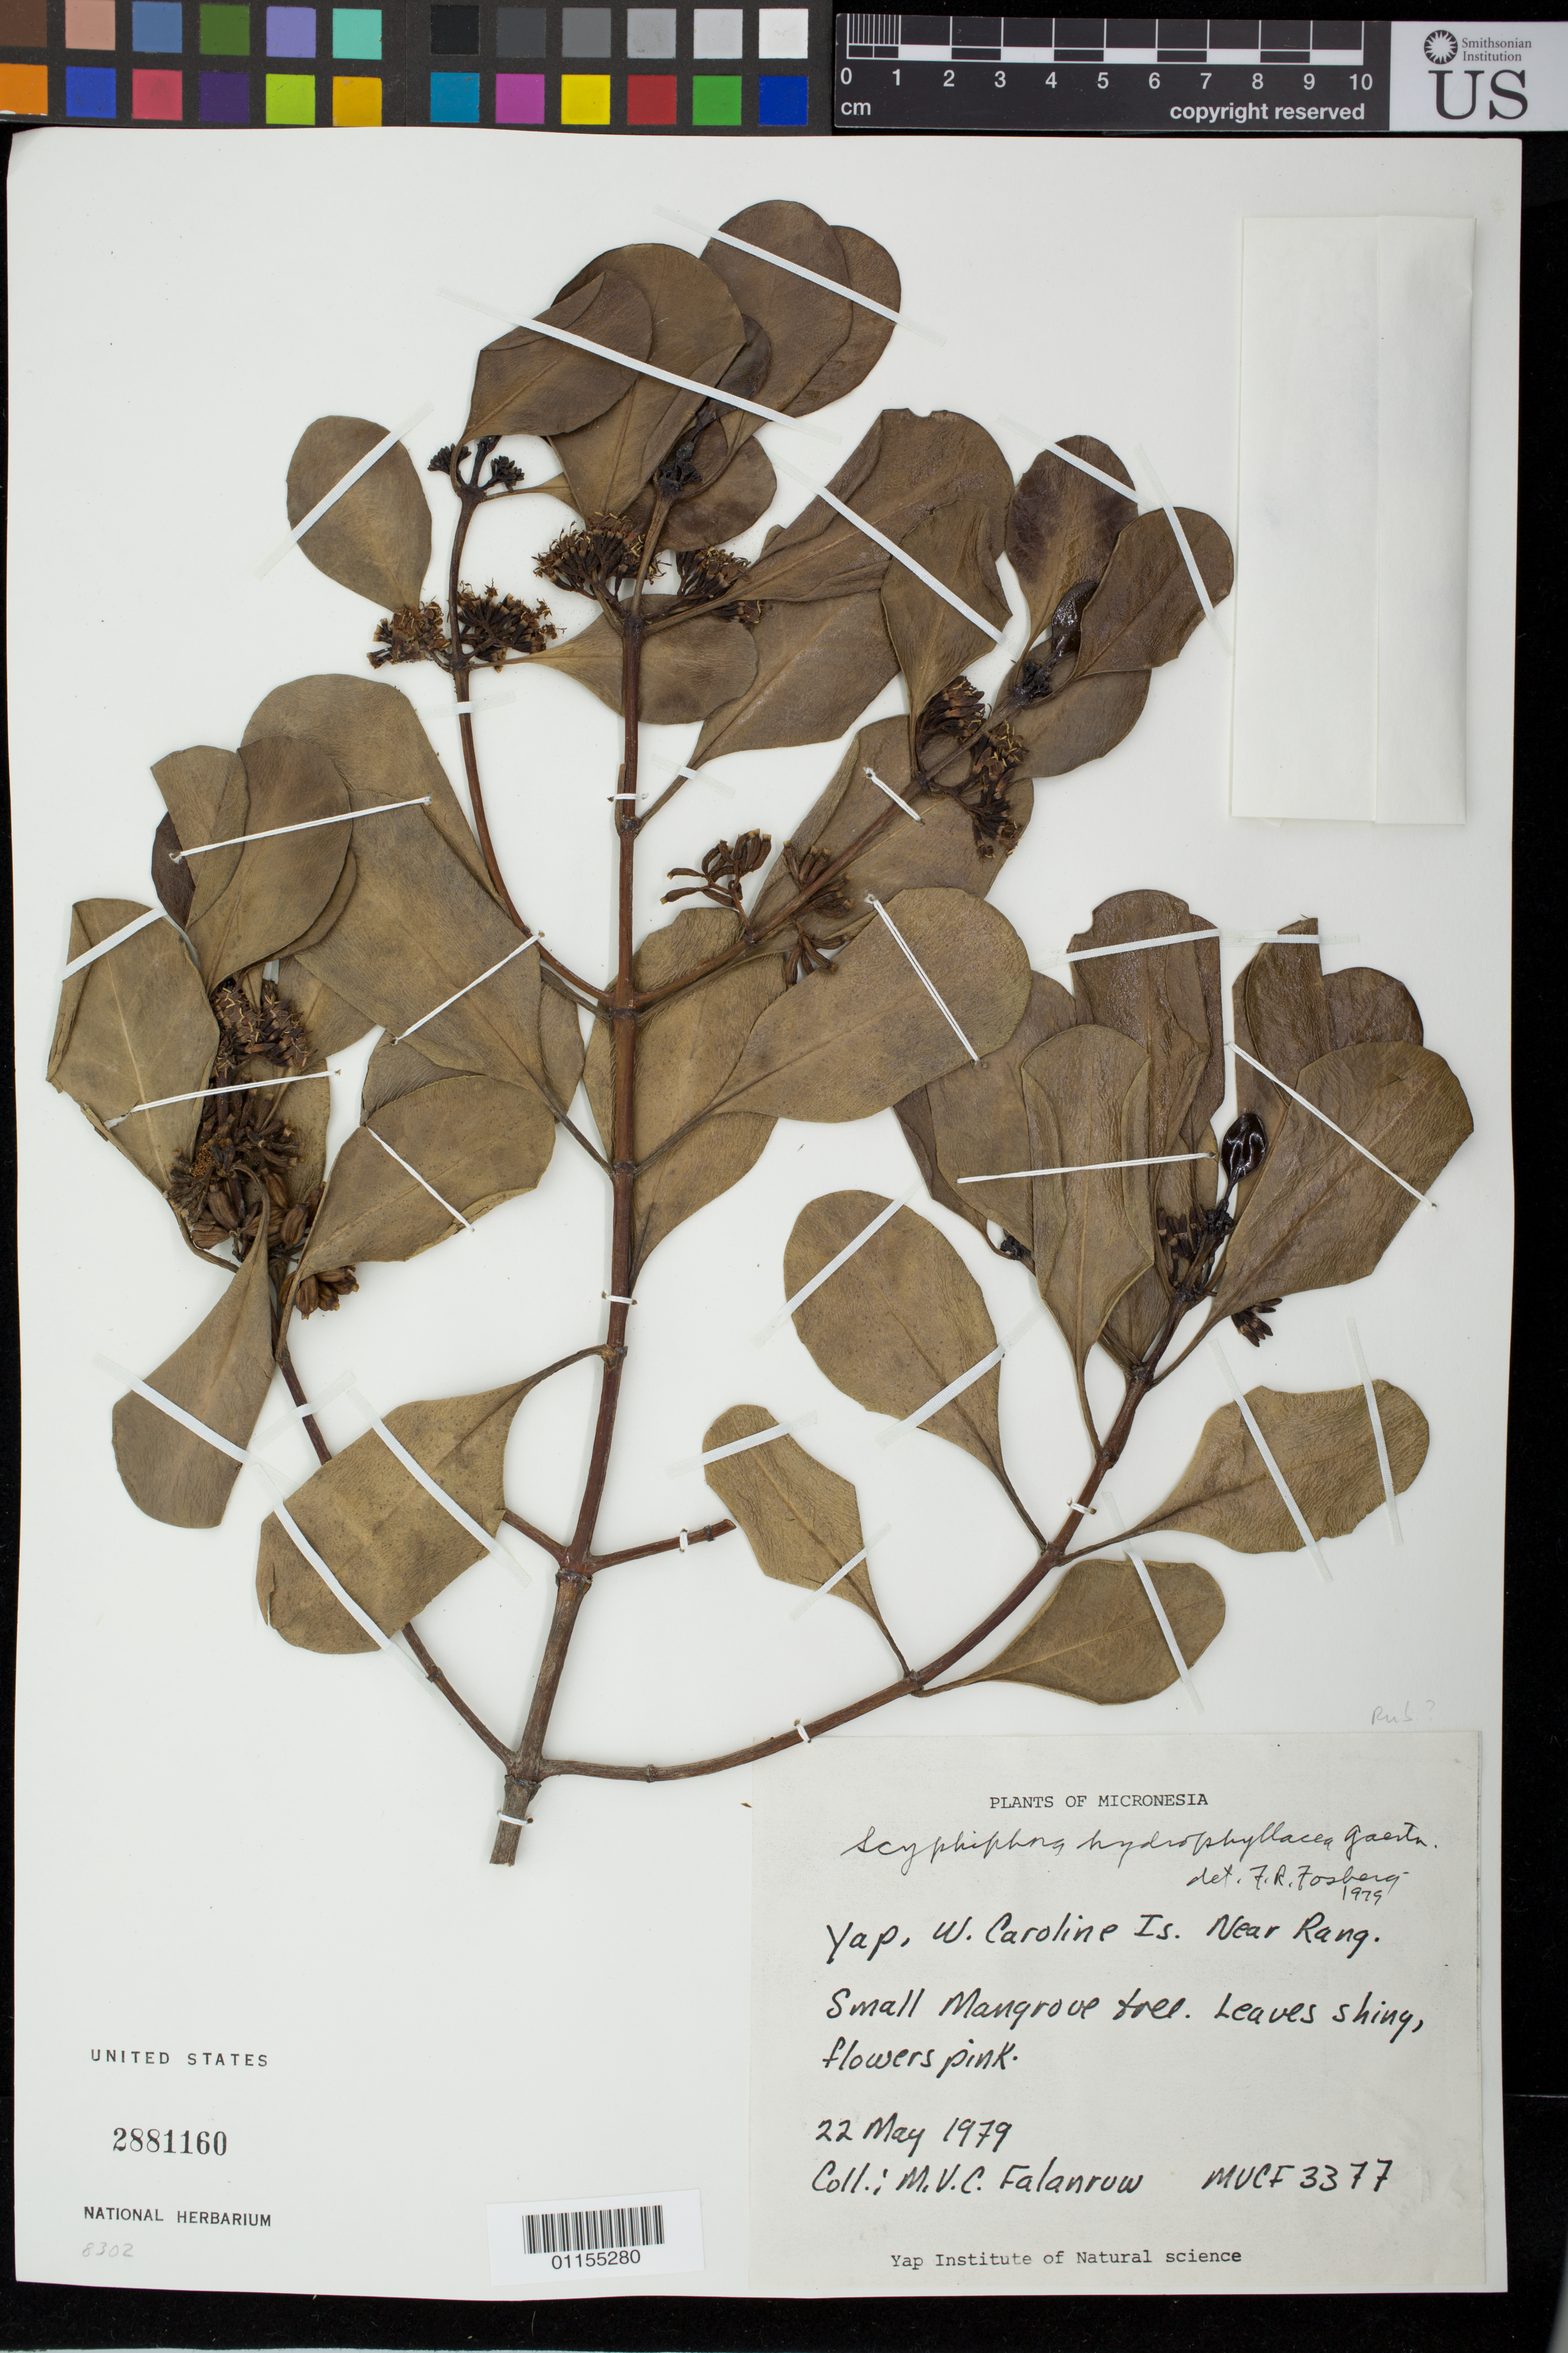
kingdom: Plantae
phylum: Tracheophyta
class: Magnoliopsida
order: Gentianales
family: Rubiaceae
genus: Scyphiphora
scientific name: Scyphiphora hydrophyllacea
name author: Gaertn.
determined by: Fosberg, F. R.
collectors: M. Falanruw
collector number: MVCF3377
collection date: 1979-05-22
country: Micronesia, Federated States of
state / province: Yap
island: Yap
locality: Near Rang.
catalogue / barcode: US 2881160